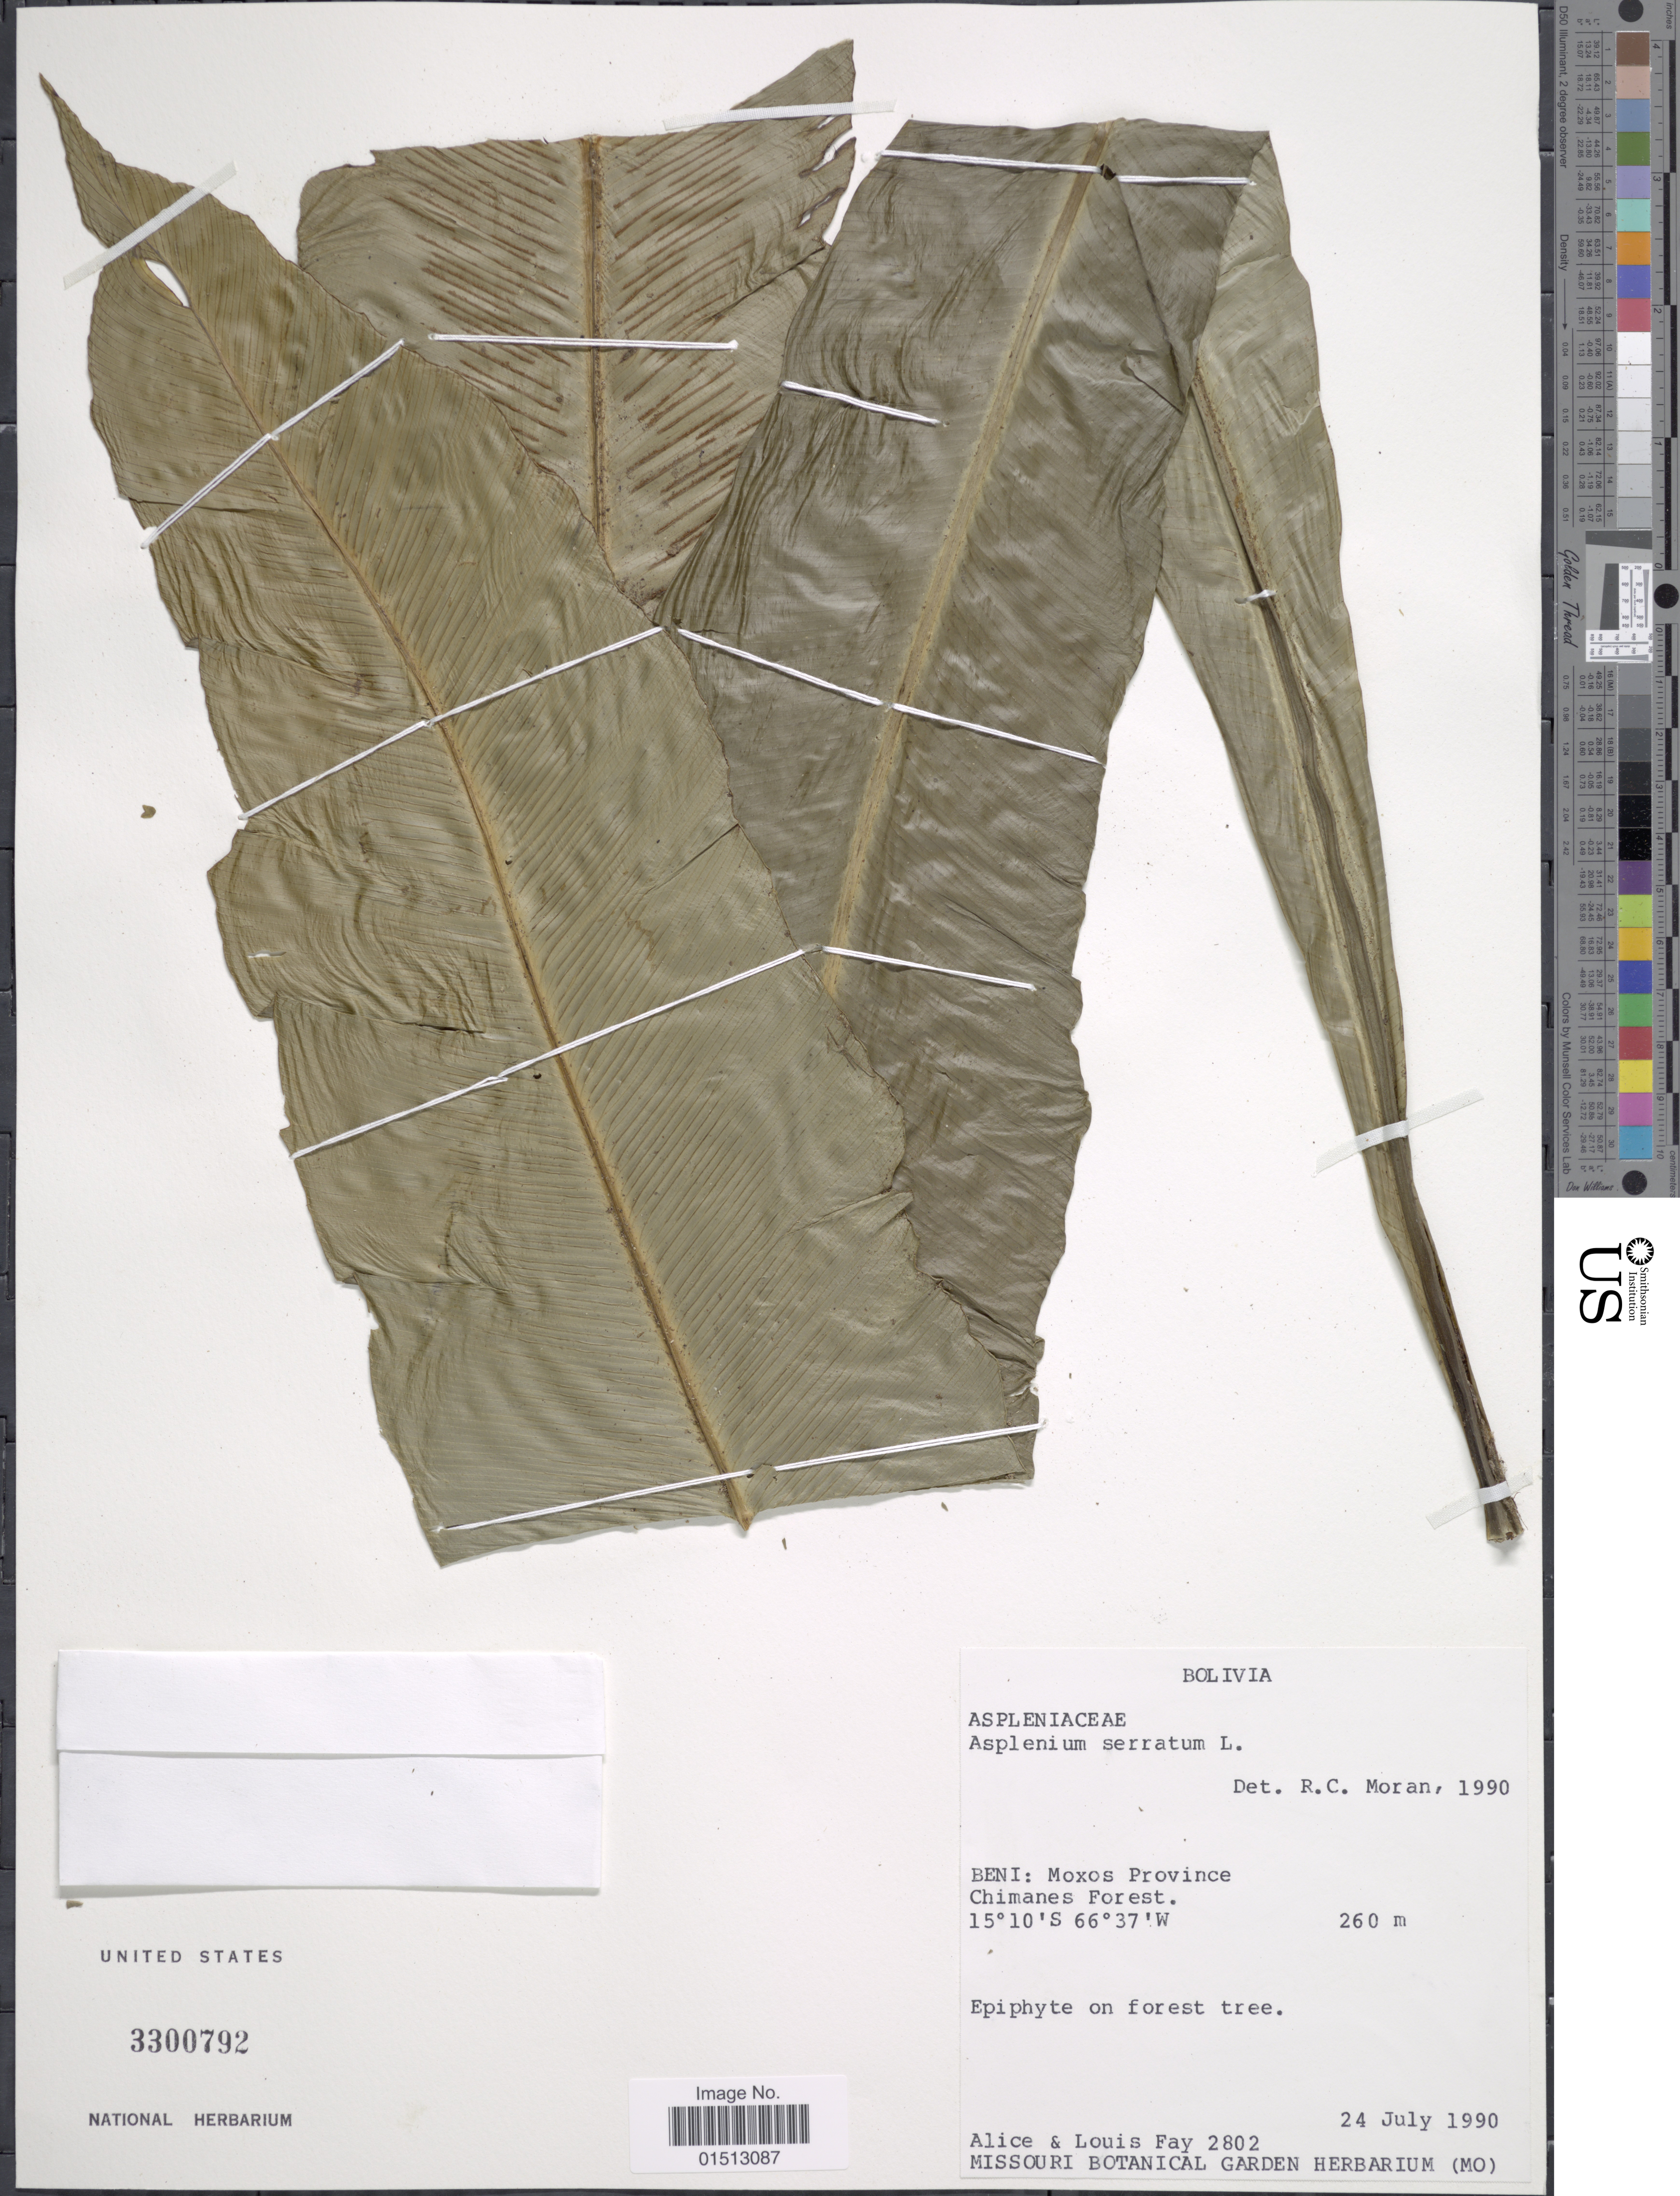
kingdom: Plantae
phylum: Tracheophyta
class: Polypodiopsida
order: Polypodiales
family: Aspleniaceae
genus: Asplenium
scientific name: Asplenium serratum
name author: L.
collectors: A. Fay & L. Fay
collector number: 2802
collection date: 1990-07-24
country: Bolivia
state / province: Beni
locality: Moxos Province, Chimanes Forest.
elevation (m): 260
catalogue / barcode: US 3300792